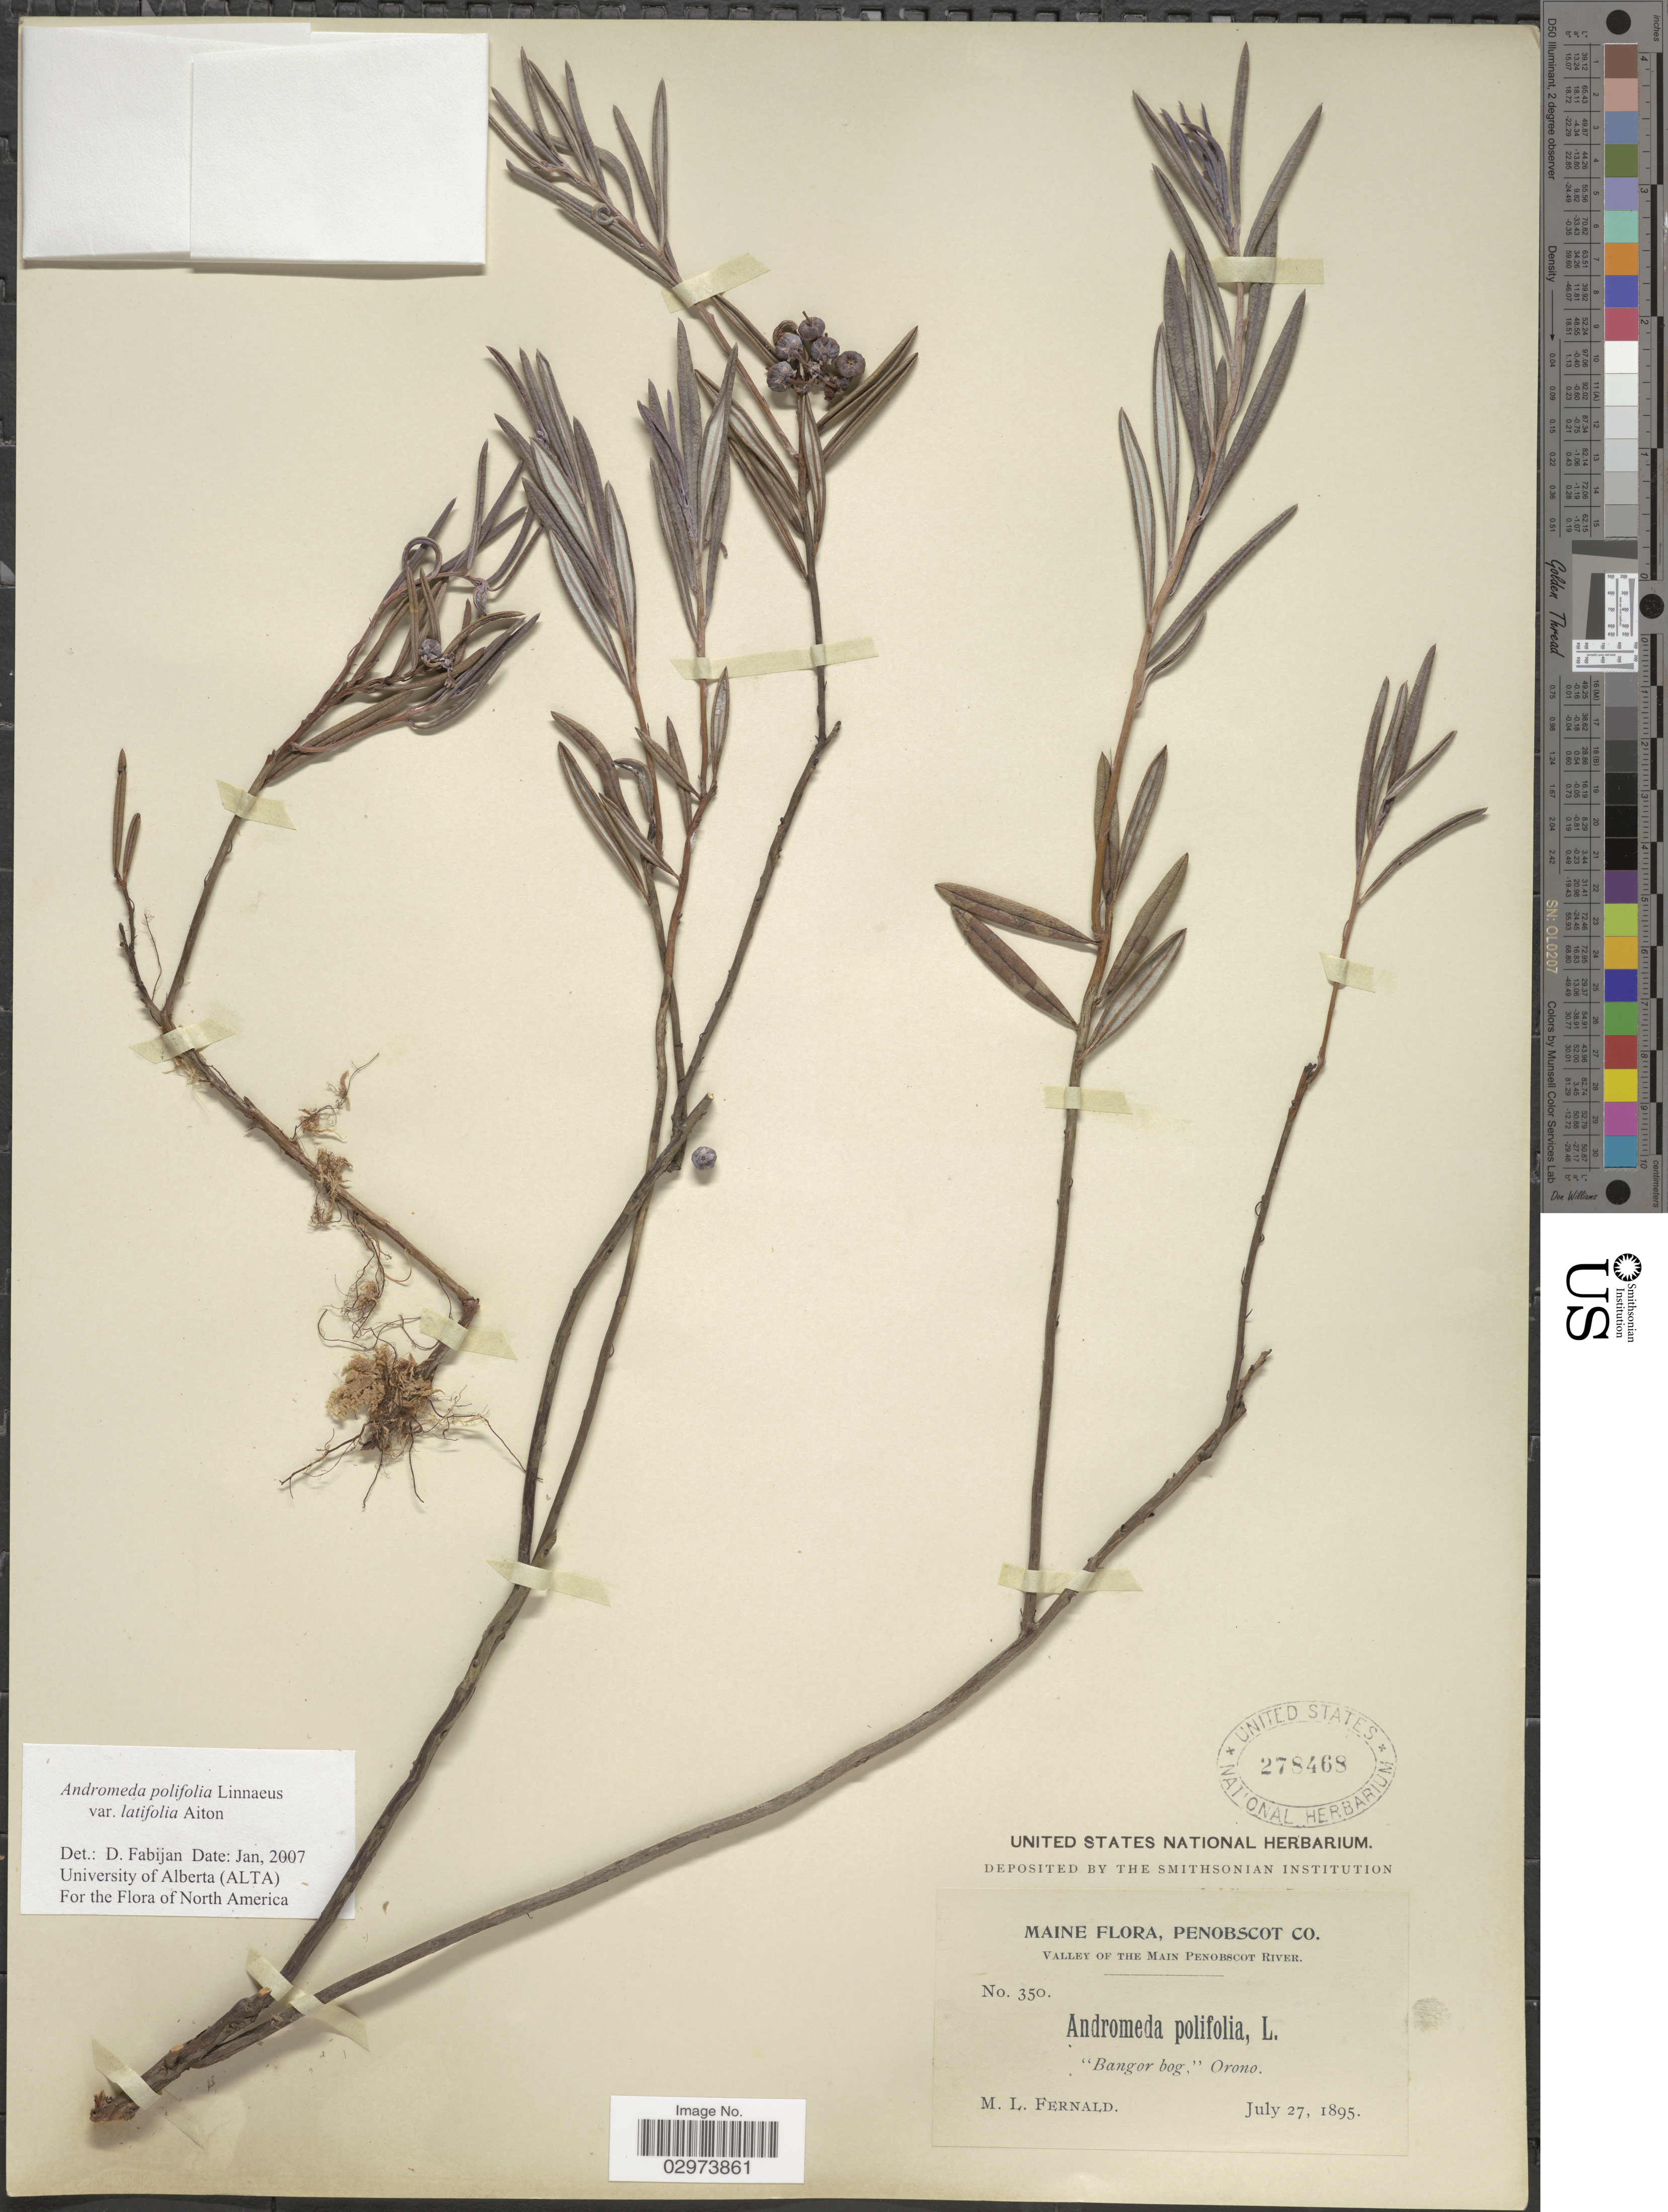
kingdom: Plantae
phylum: Tracheophyta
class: Magnoliopsida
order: Ericales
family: Ericaceae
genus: Andromeda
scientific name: Andromeda polifolia var. latifolia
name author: Aiton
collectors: M. L. Fernald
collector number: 350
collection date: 1895-07-27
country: United States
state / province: Maine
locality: Penobscot Co. Valley of the Main Penobscot River. "Bangor bog", Orono.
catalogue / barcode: US 278468